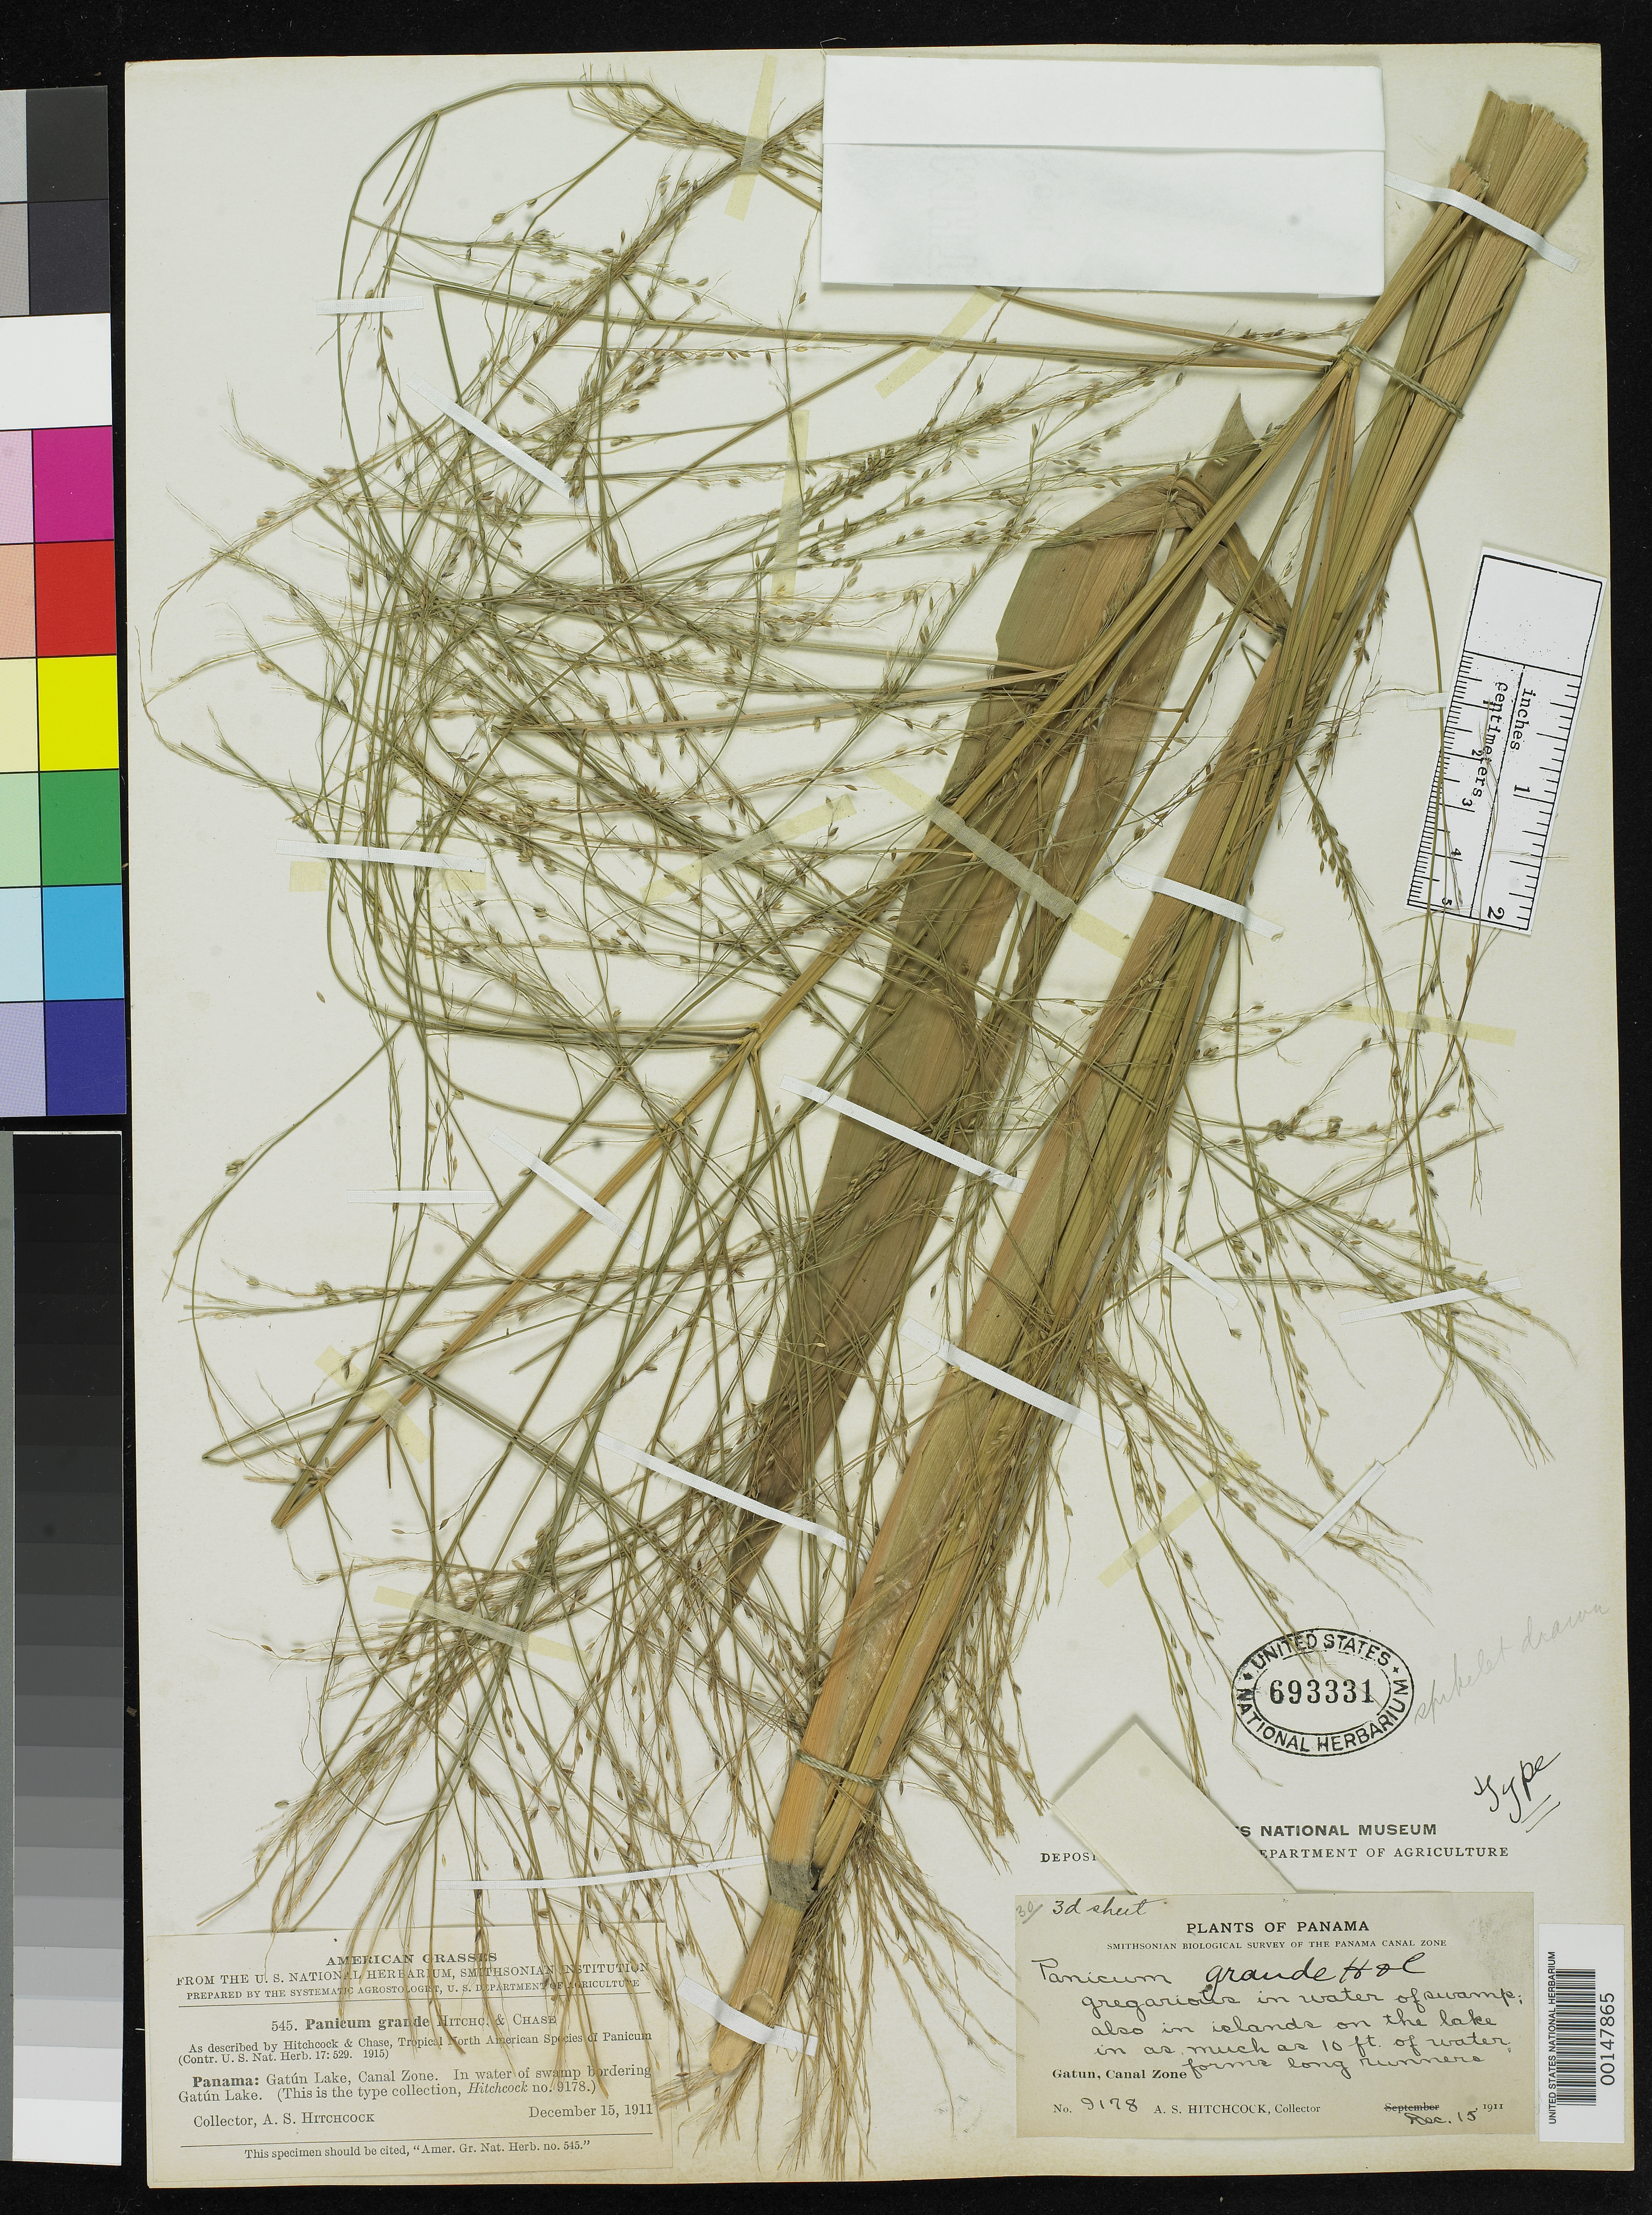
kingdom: Plantae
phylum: Tracheophyta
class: Liliopsida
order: Poales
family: Poaceae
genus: Panicum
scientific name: Panicum grande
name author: Hitchc. & Chase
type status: Holotype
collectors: A. S. Hitchcock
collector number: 9178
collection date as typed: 15 Dec 1911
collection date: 1911-12-15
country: Panama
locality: Gatun.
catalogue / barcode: US 693331